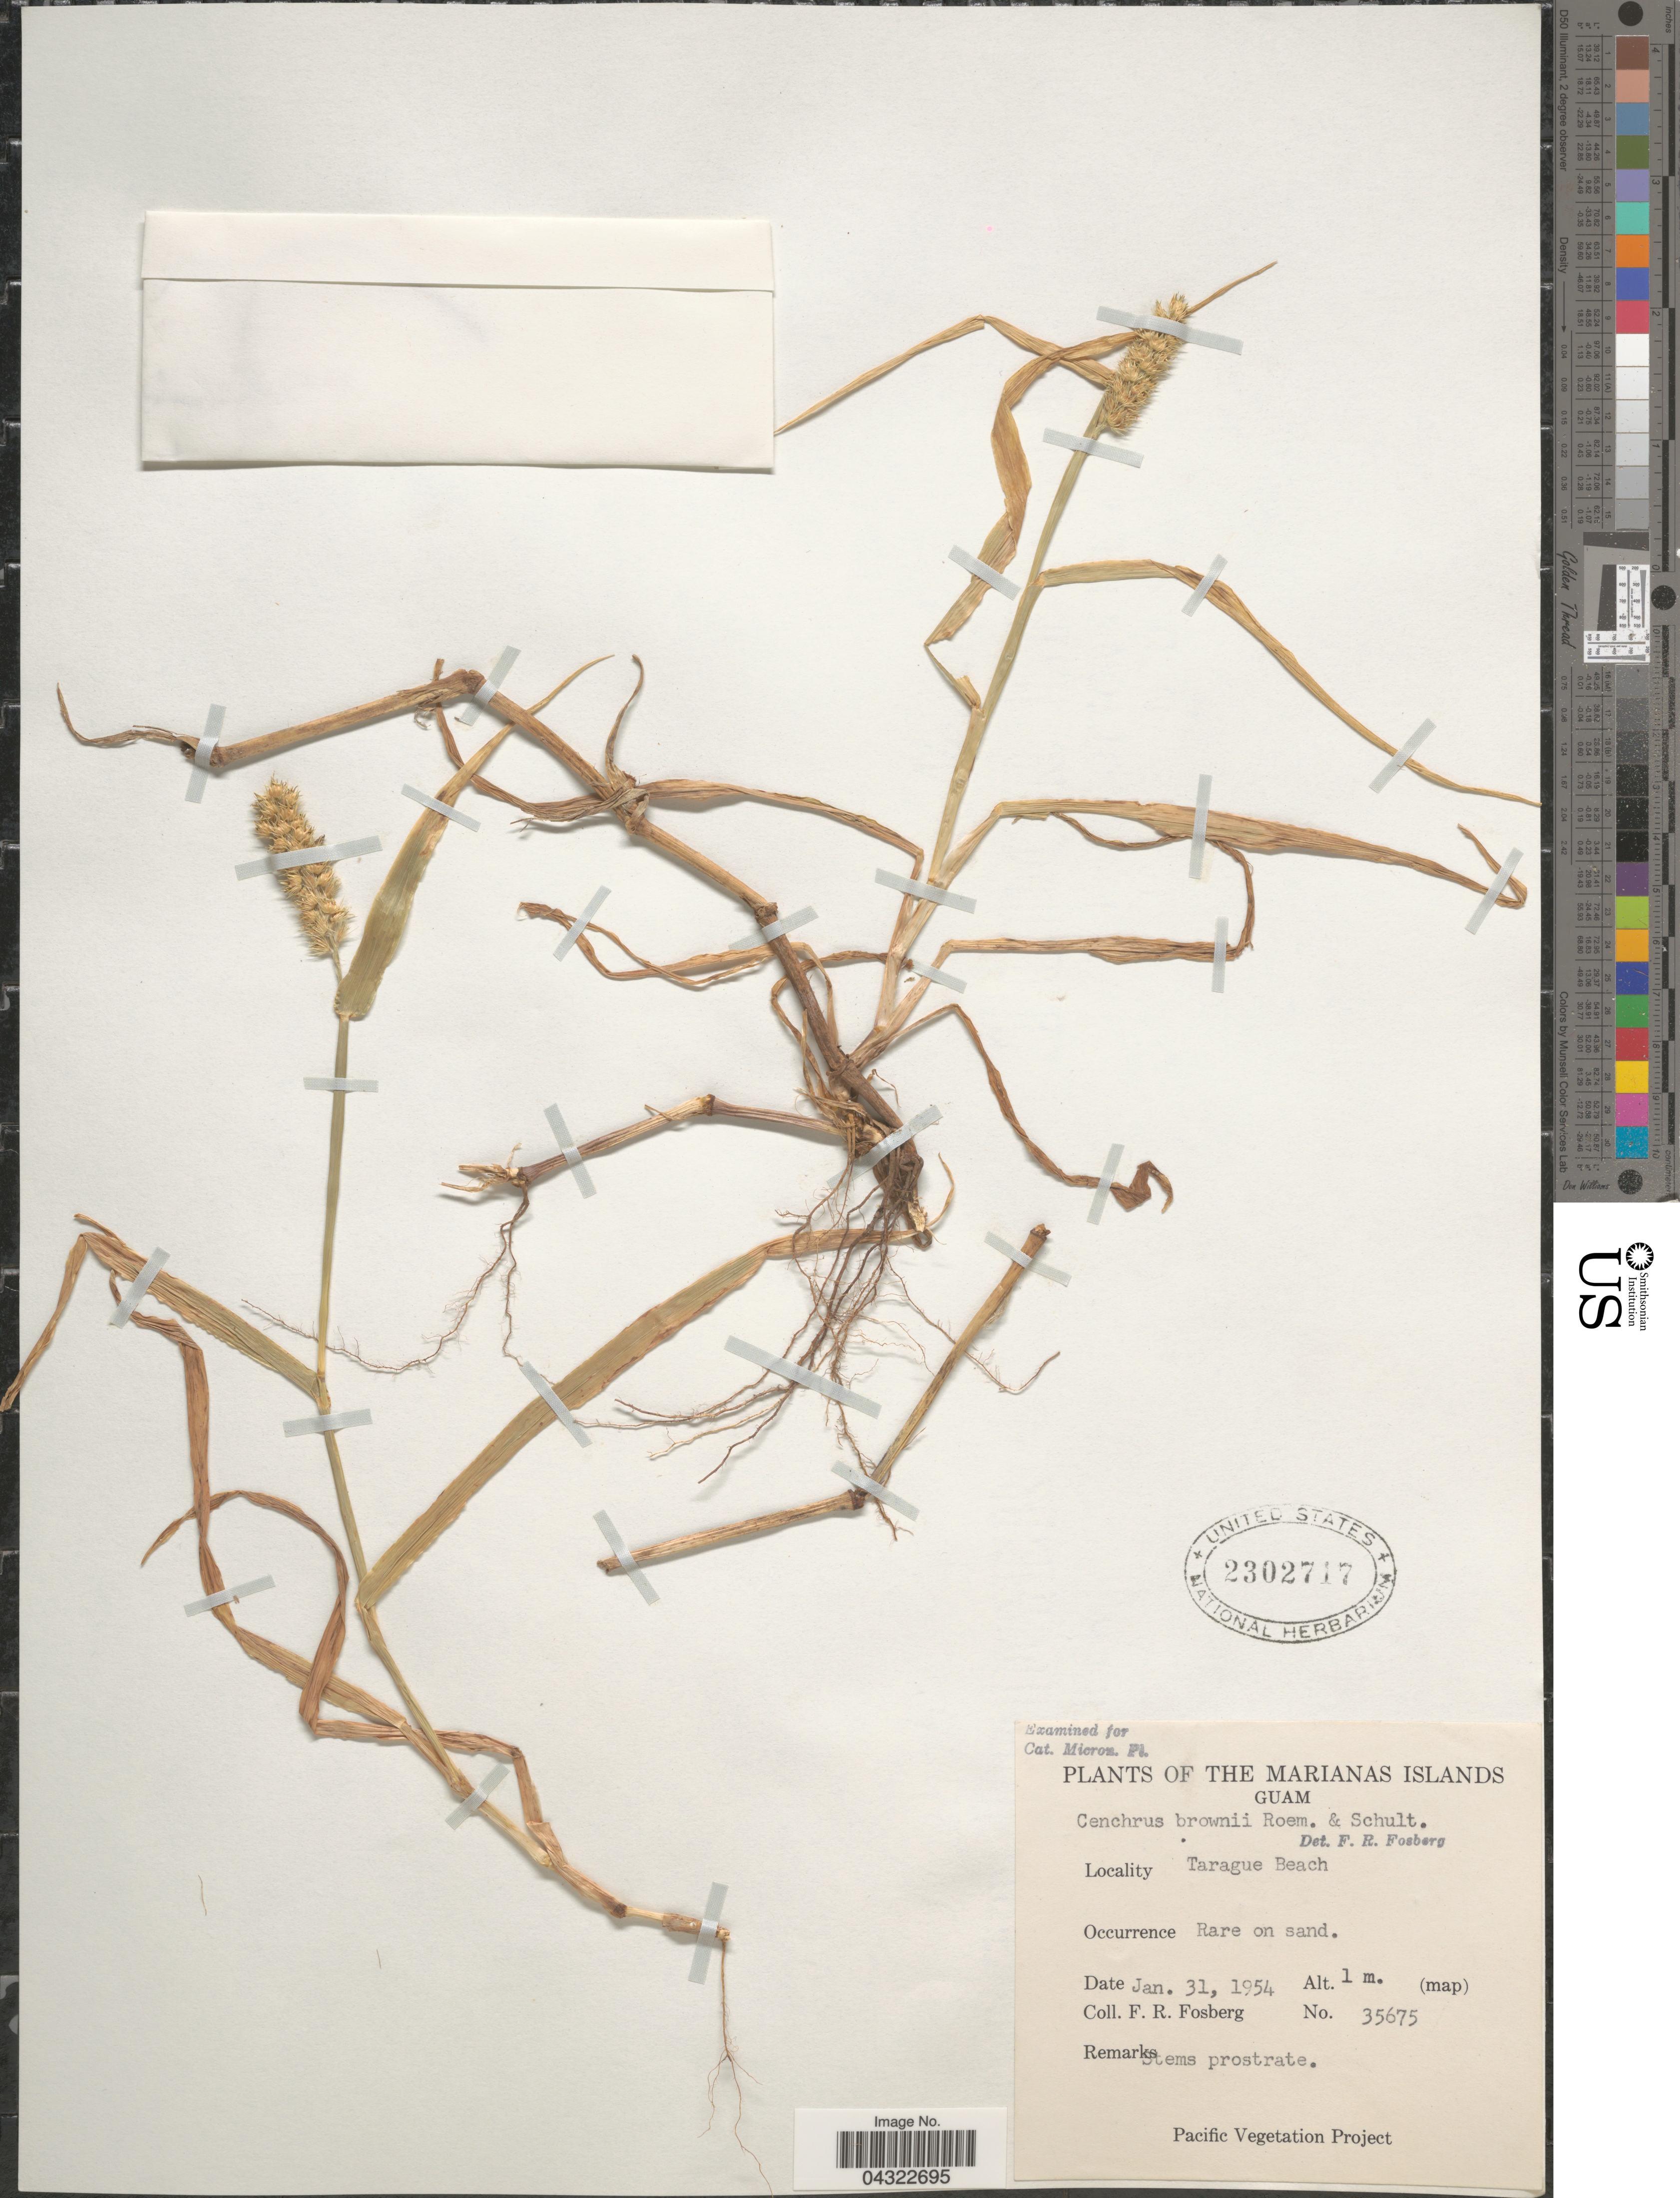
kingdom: Plantae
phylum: Tracheophyta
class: Liliopsida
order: Poales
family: Poaceae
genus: Cenchrus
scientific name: Cenchrus brownii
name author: Roem. & Schult.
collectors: F. R. Fosberg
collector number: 35675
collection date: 1954-01-31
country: Guam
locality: The Marianas Islands. Tarague Beach.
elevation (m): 1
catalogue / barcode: US 2302717